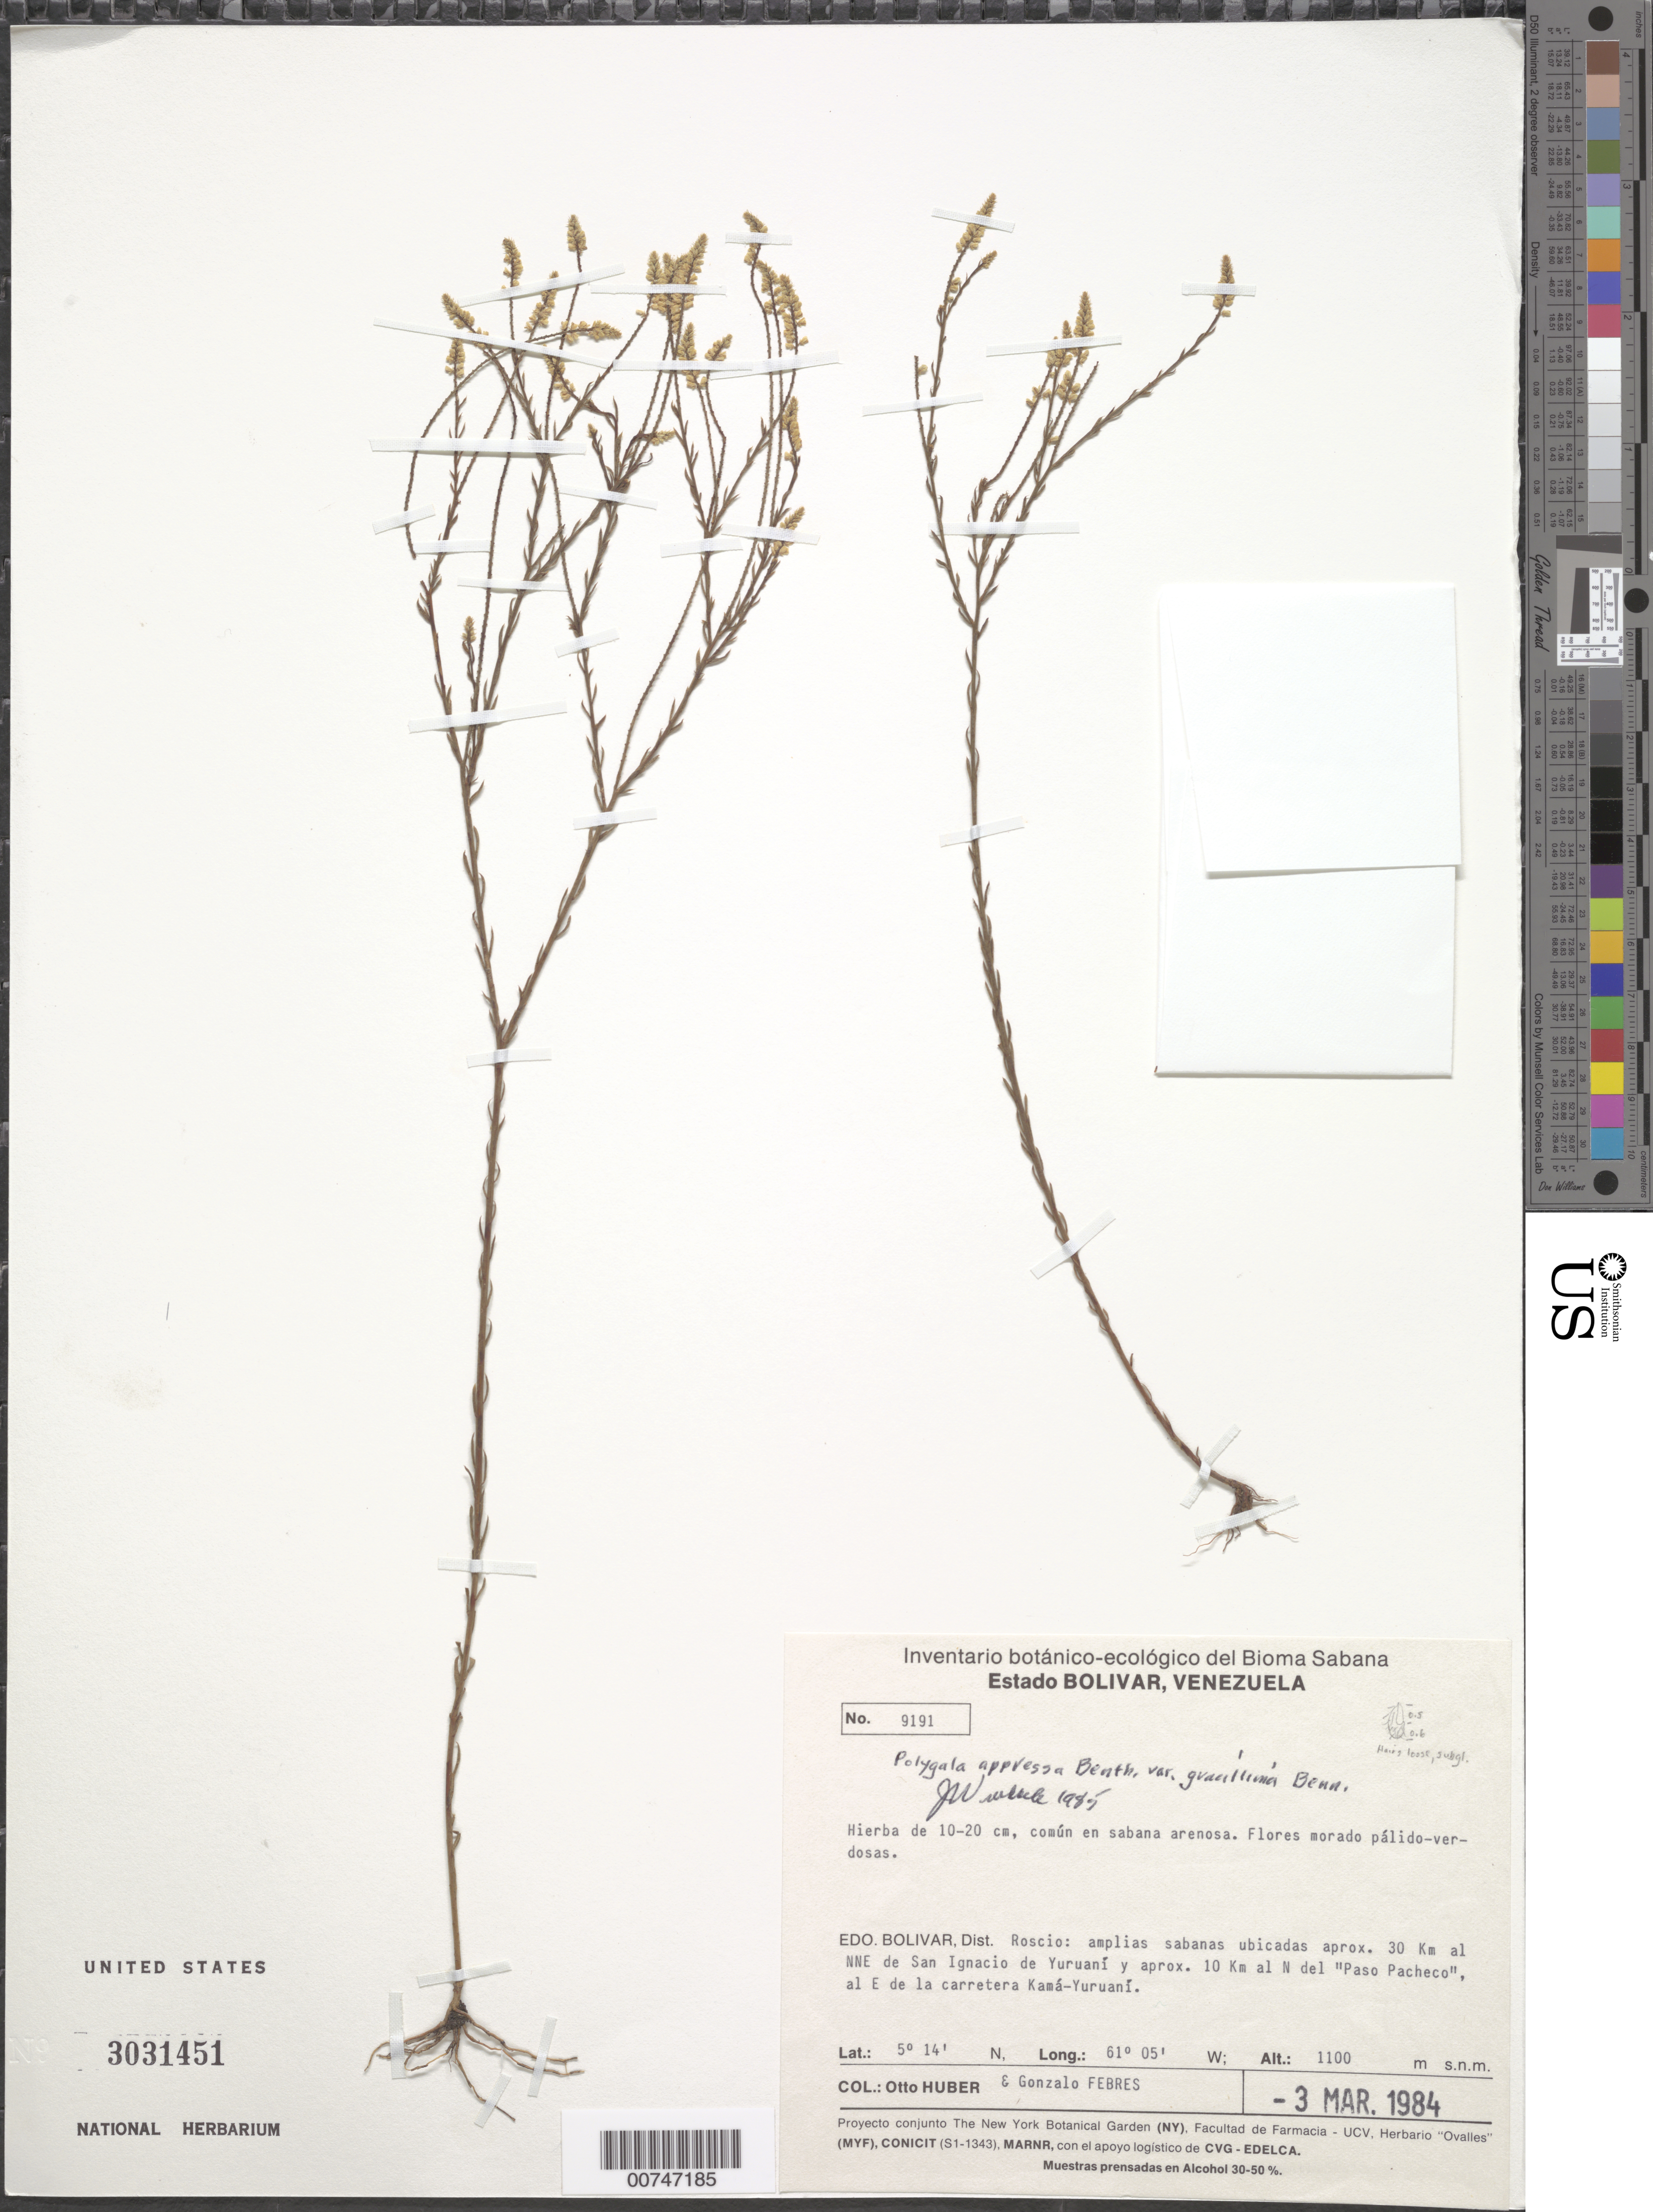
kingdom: Plantae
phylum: Tracheophyta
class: Magnoliopsida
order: Fabales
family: Polygalaceae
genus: Polygala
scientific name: Polygala appressa var. gracillima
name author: (S. Watson) A.W. Benn.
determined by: Wurdack, John J., (US), US (UNITED STATES)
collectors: O. Huber & G. Febres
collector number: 9191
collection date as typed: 3-Mar-84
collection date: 1984-03-03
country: Venezuela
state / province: Bolívar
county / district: Roscio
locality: San Ignacio de Yuruaní, 30 km NNE; 10 km N of Paso Pacheco, E of Kamá-Yuruaní road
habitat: Sandy savanna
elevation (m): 1100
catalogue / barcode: US 3031451